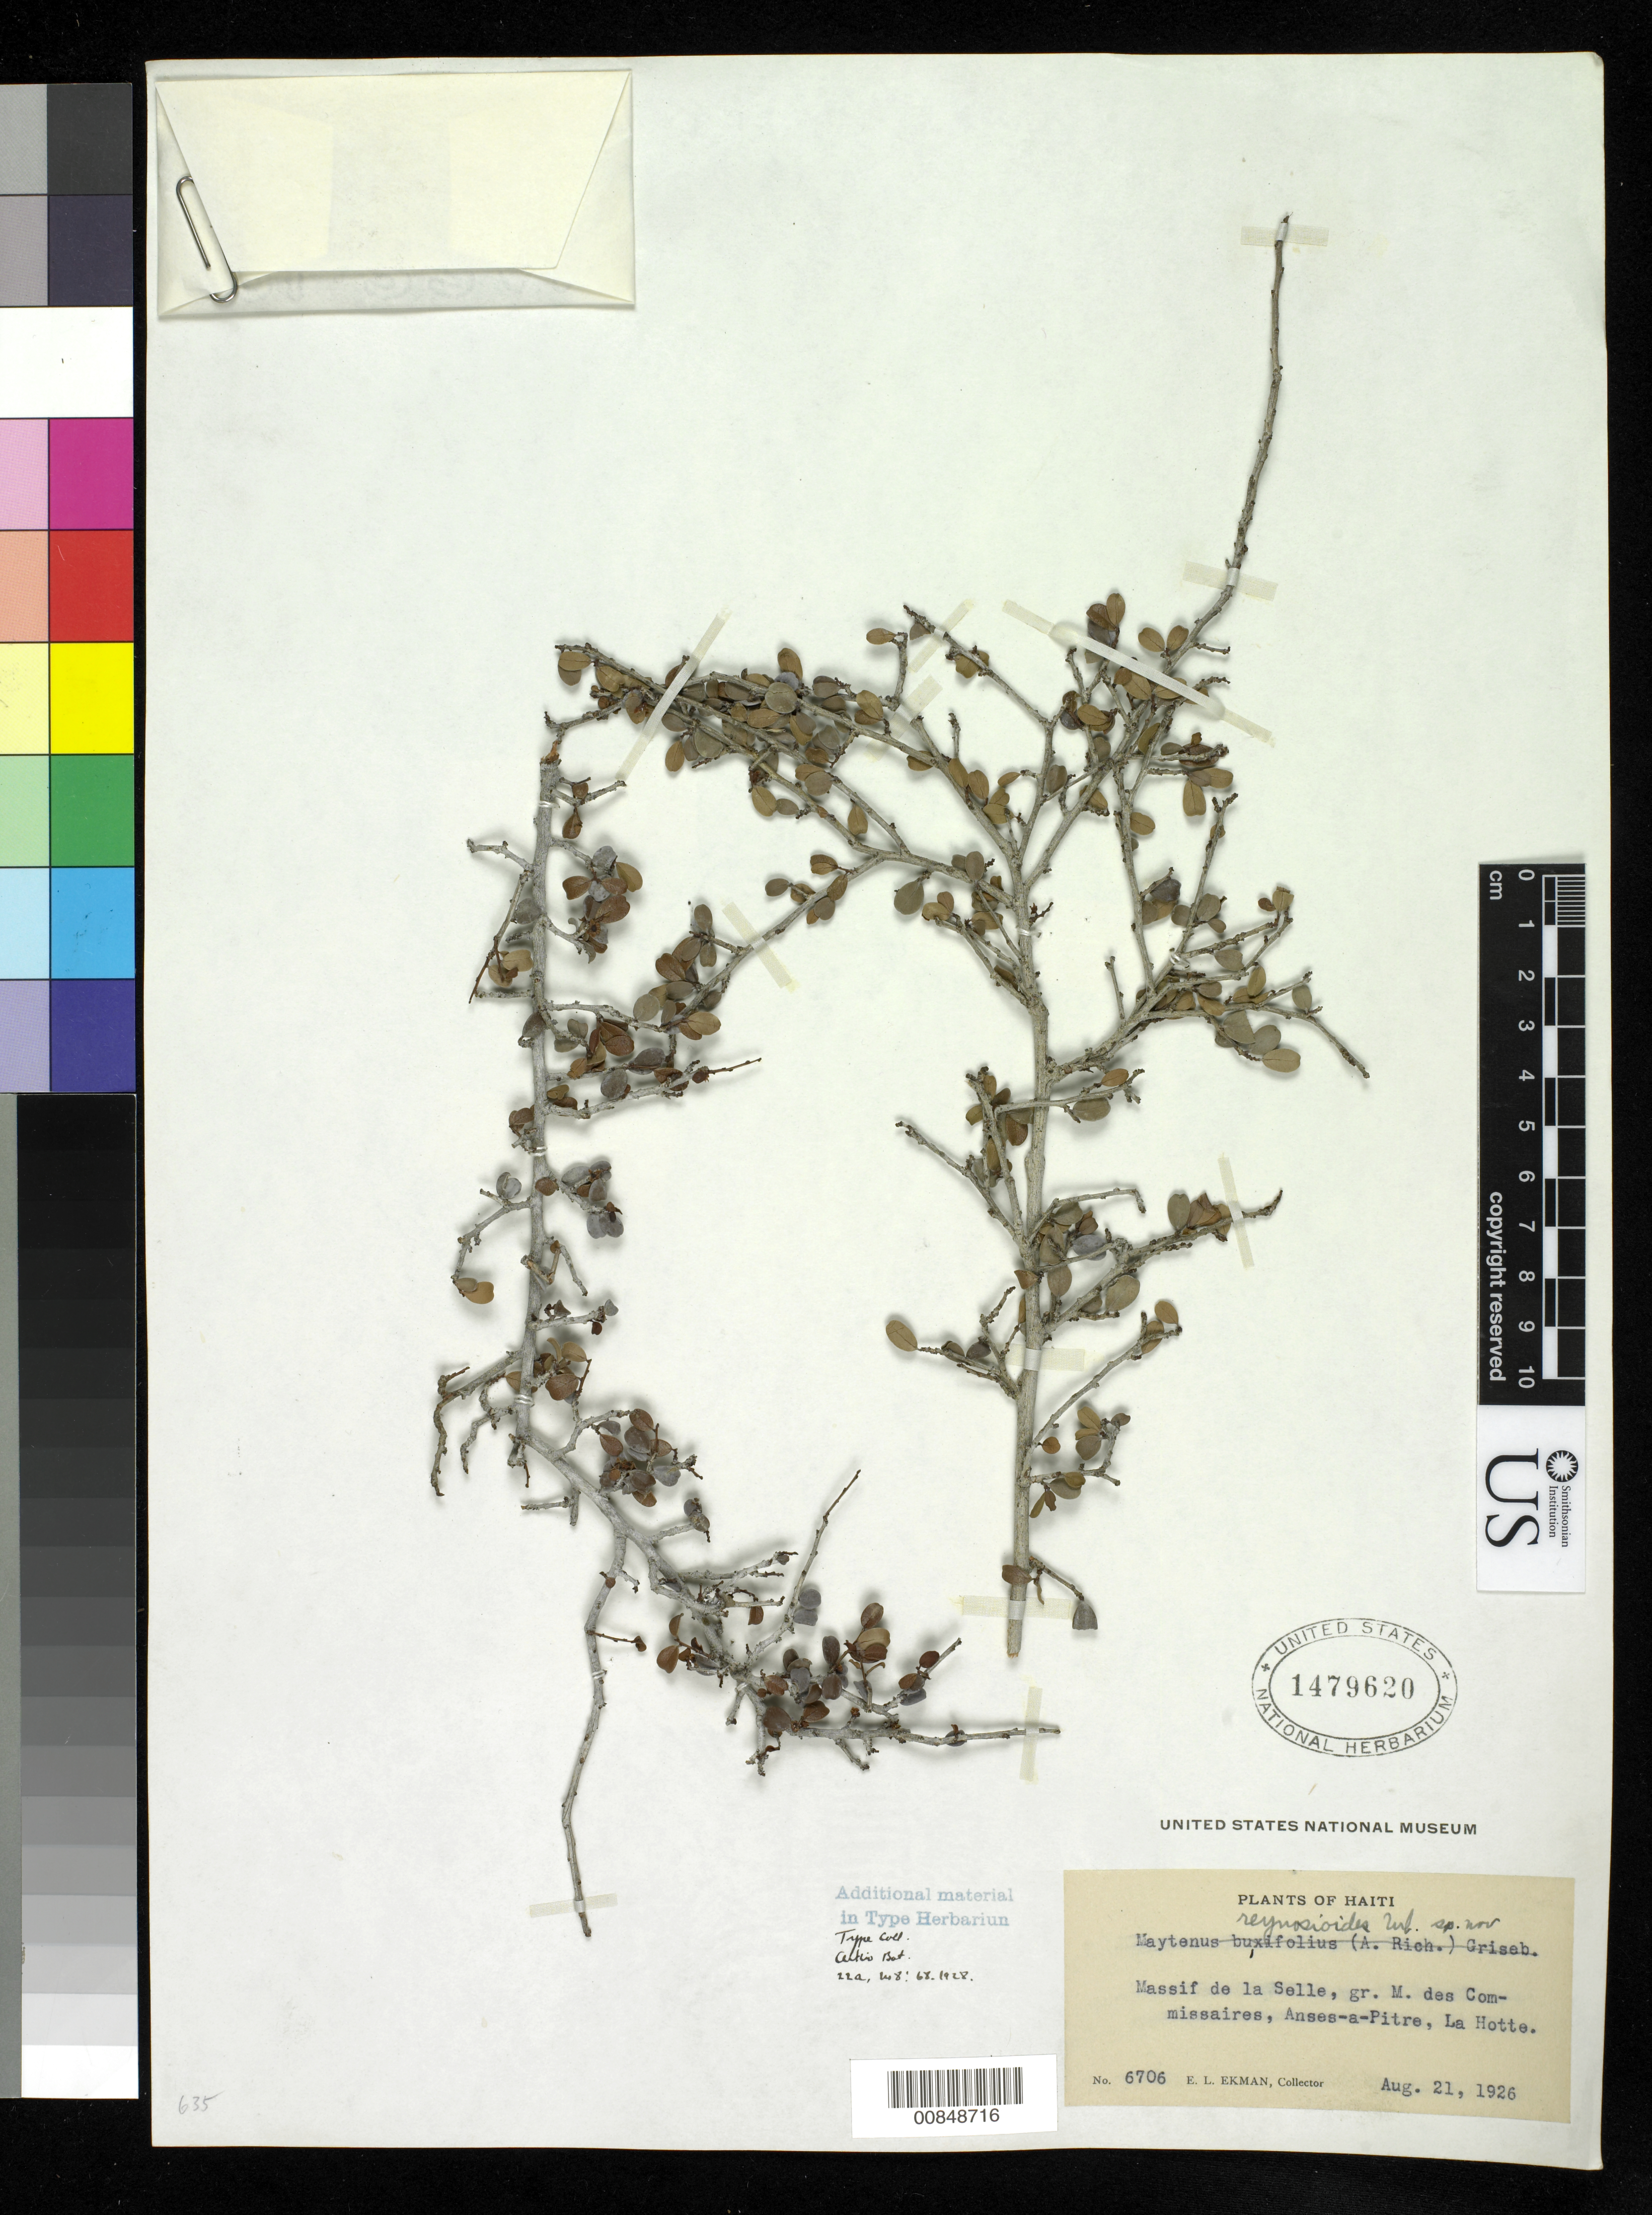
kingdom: Plantae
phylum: Tracheophyta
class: Magnoliopsida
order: Celastrales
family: Celastraceae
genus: Maytenus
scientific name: Maytenus reynosioides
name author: Urb.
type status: Isotype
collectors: E. L. Ekman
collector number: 6706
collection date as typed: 21 Aug 1926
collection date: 1926-08-21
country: Haiti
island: Hispaniola Island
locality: Massif de La Selle, prop Anses-a-Pitre, La Hotte.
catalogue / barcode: US 1479620